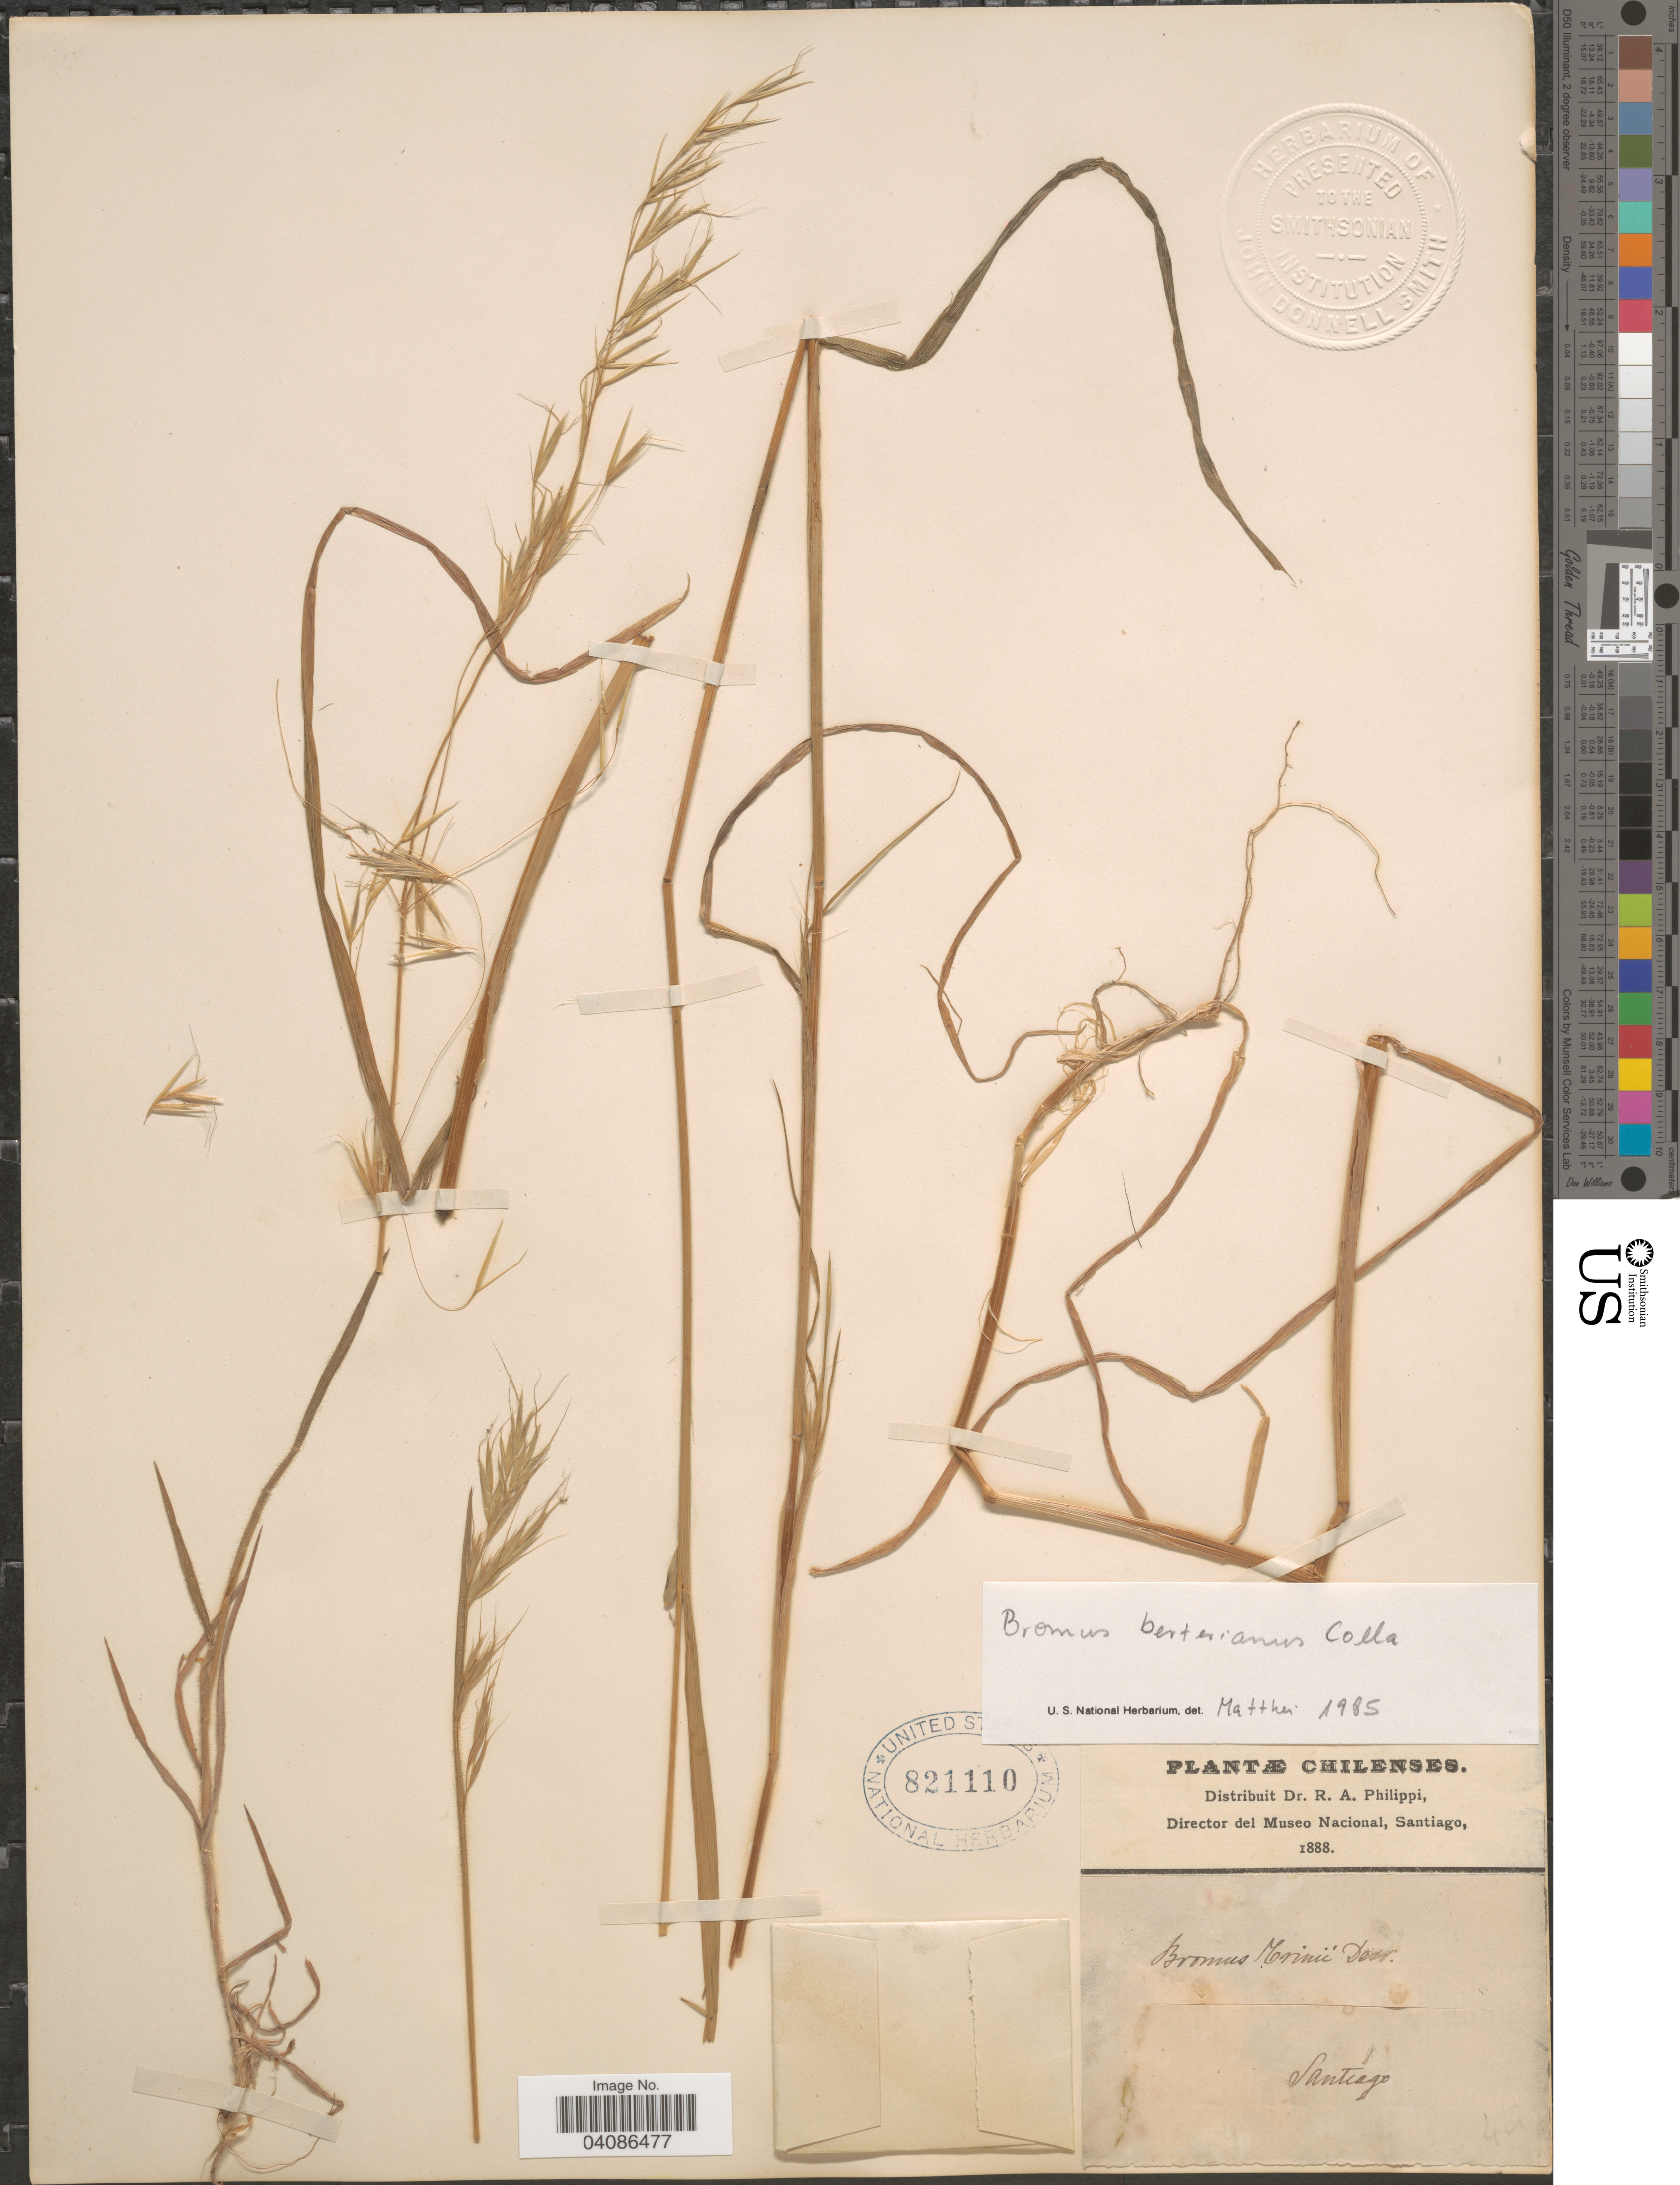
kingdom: Plantae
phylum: Tracheophyta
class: Liliopsida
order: Poales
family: Poaceae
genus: Bromus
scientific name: Bromus berteroanus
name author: Colla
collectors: ex. herb. R.A. Philippi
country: Chile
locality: Santiago.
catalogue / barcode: US 821110